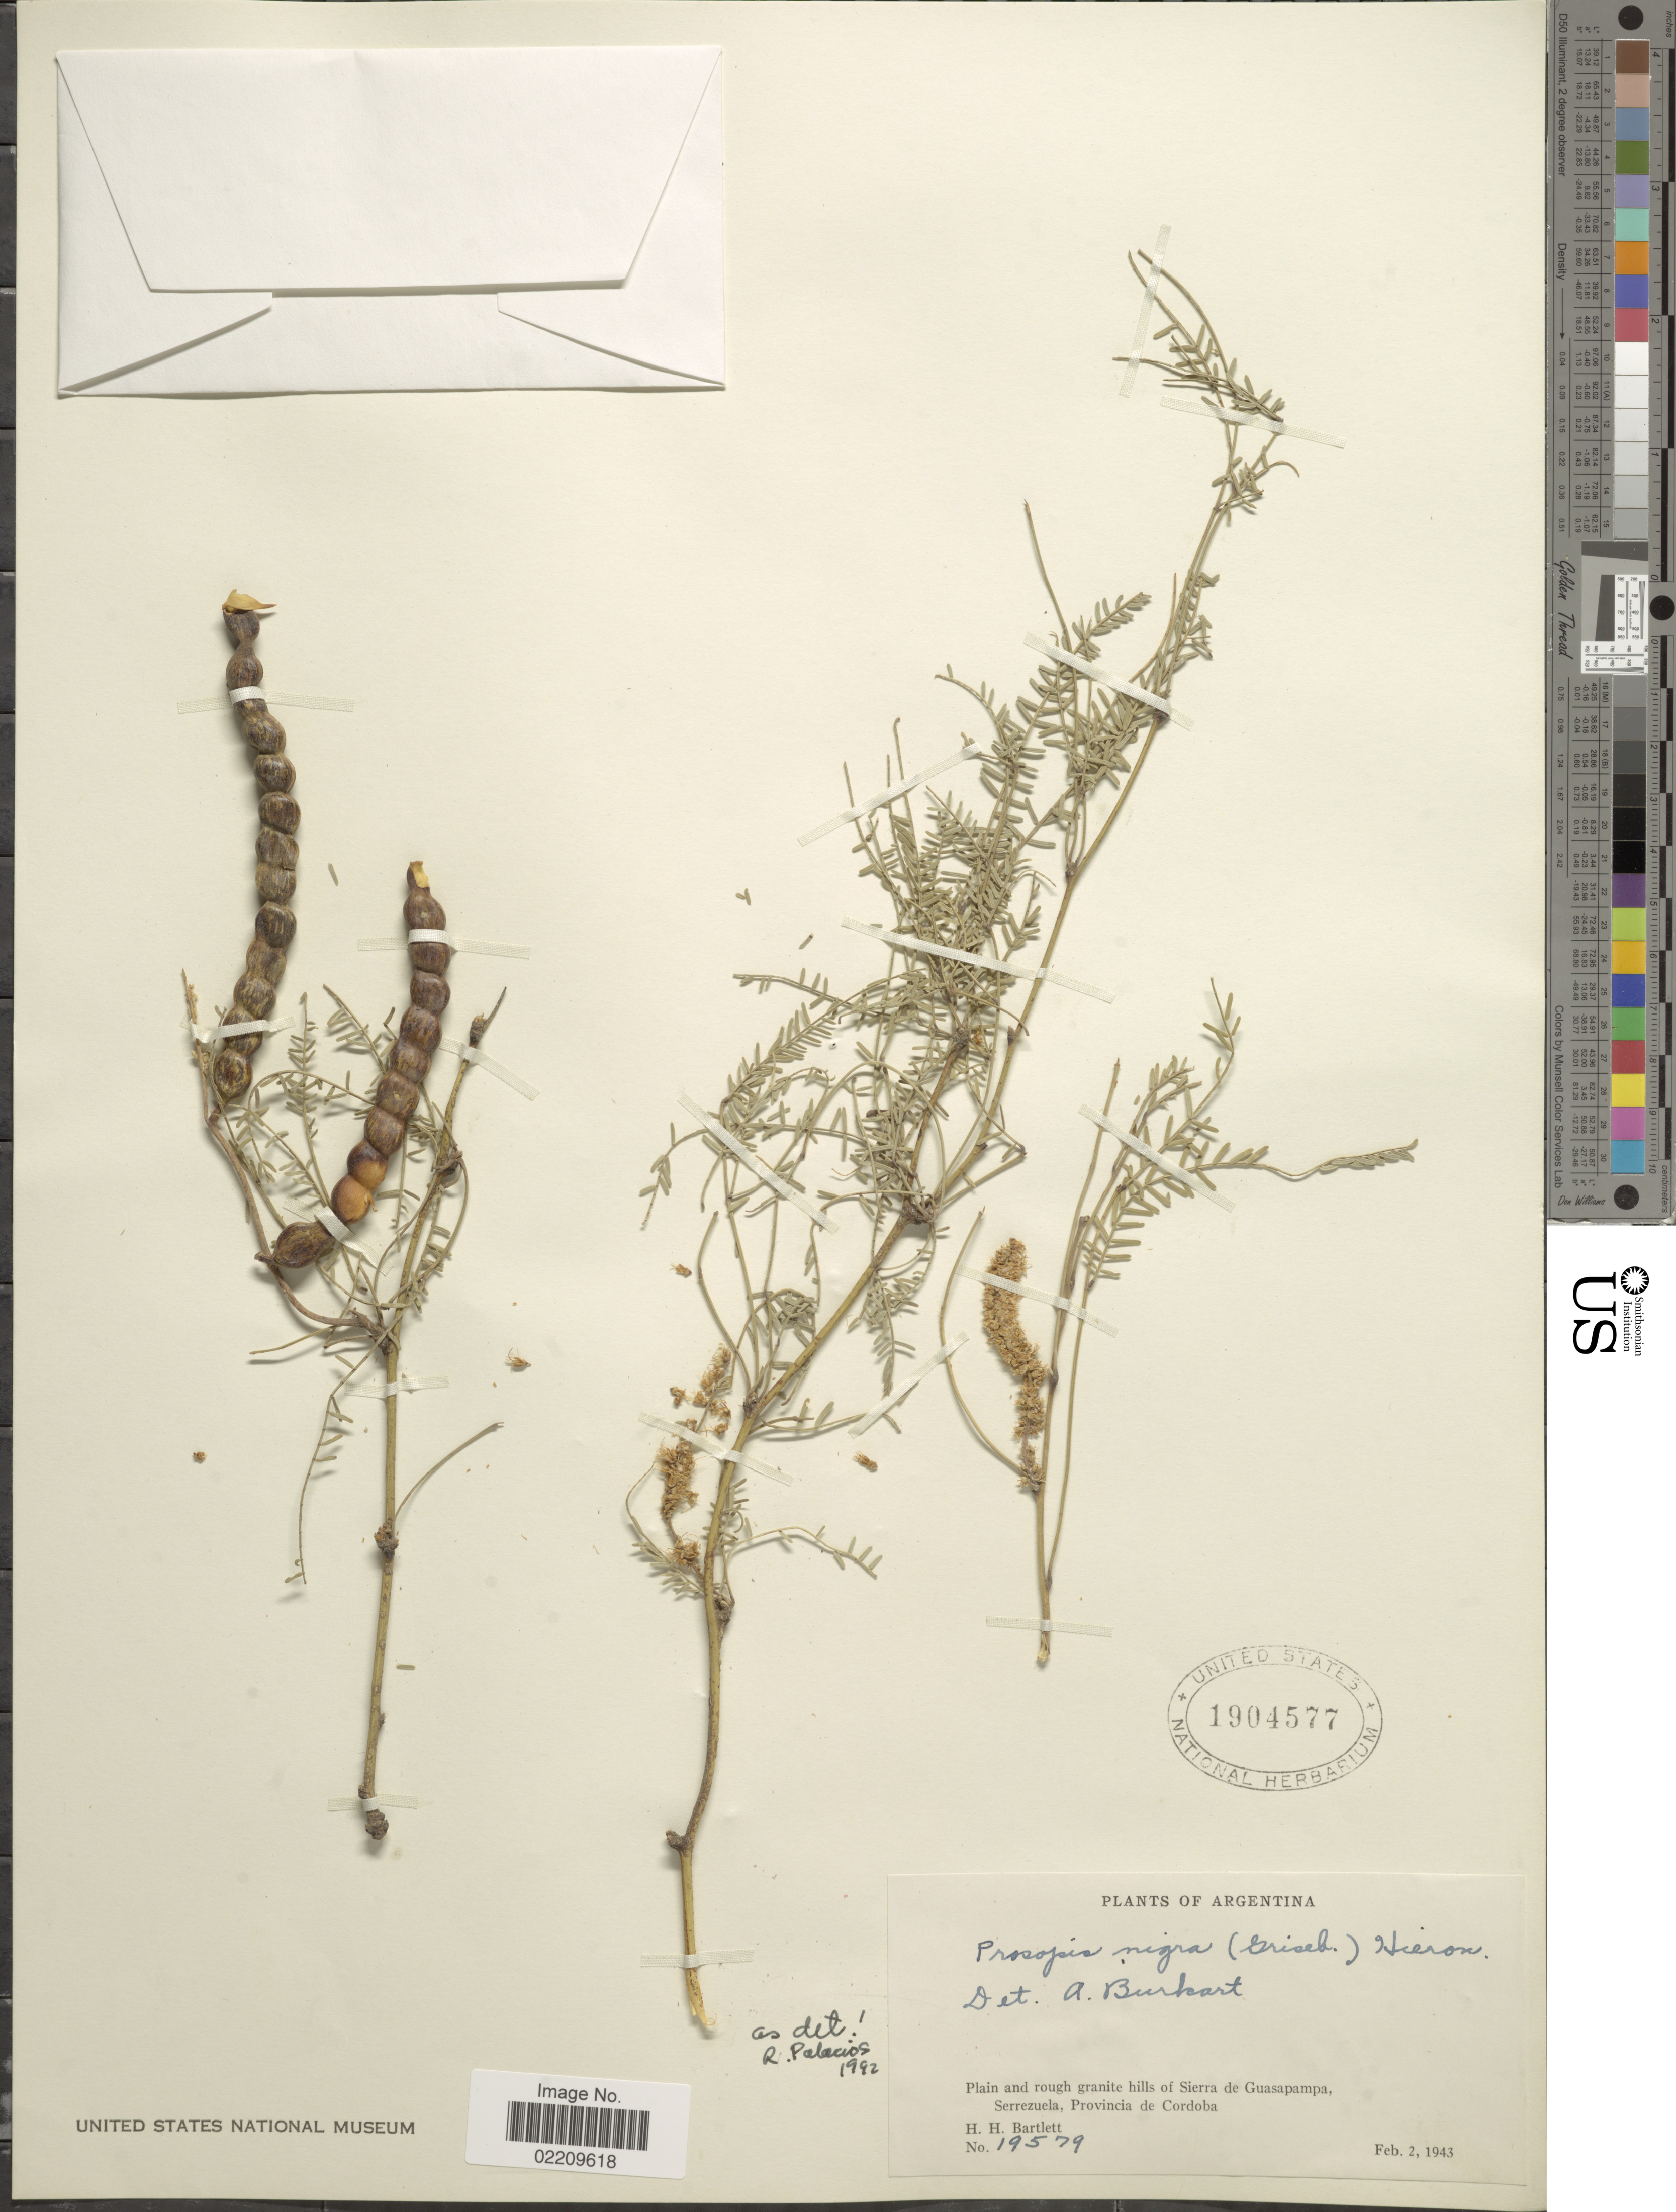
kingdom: Plantae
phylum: Tracheophyta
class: Magnoliopsida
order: Fabales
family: Fabaceae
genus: Neltuma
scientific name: Neltuma nigra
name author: (Griseb.) C. E. Hughes & G.P. Lewis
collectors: H. H. Bartlett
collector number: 19579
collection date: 1943-02-02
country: Argentina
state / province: Cordoba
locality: Plain and rough granite hills of Sierra de Guasapampa, Serrezuela, Provincia de Cordoba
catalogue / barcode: US 1904577